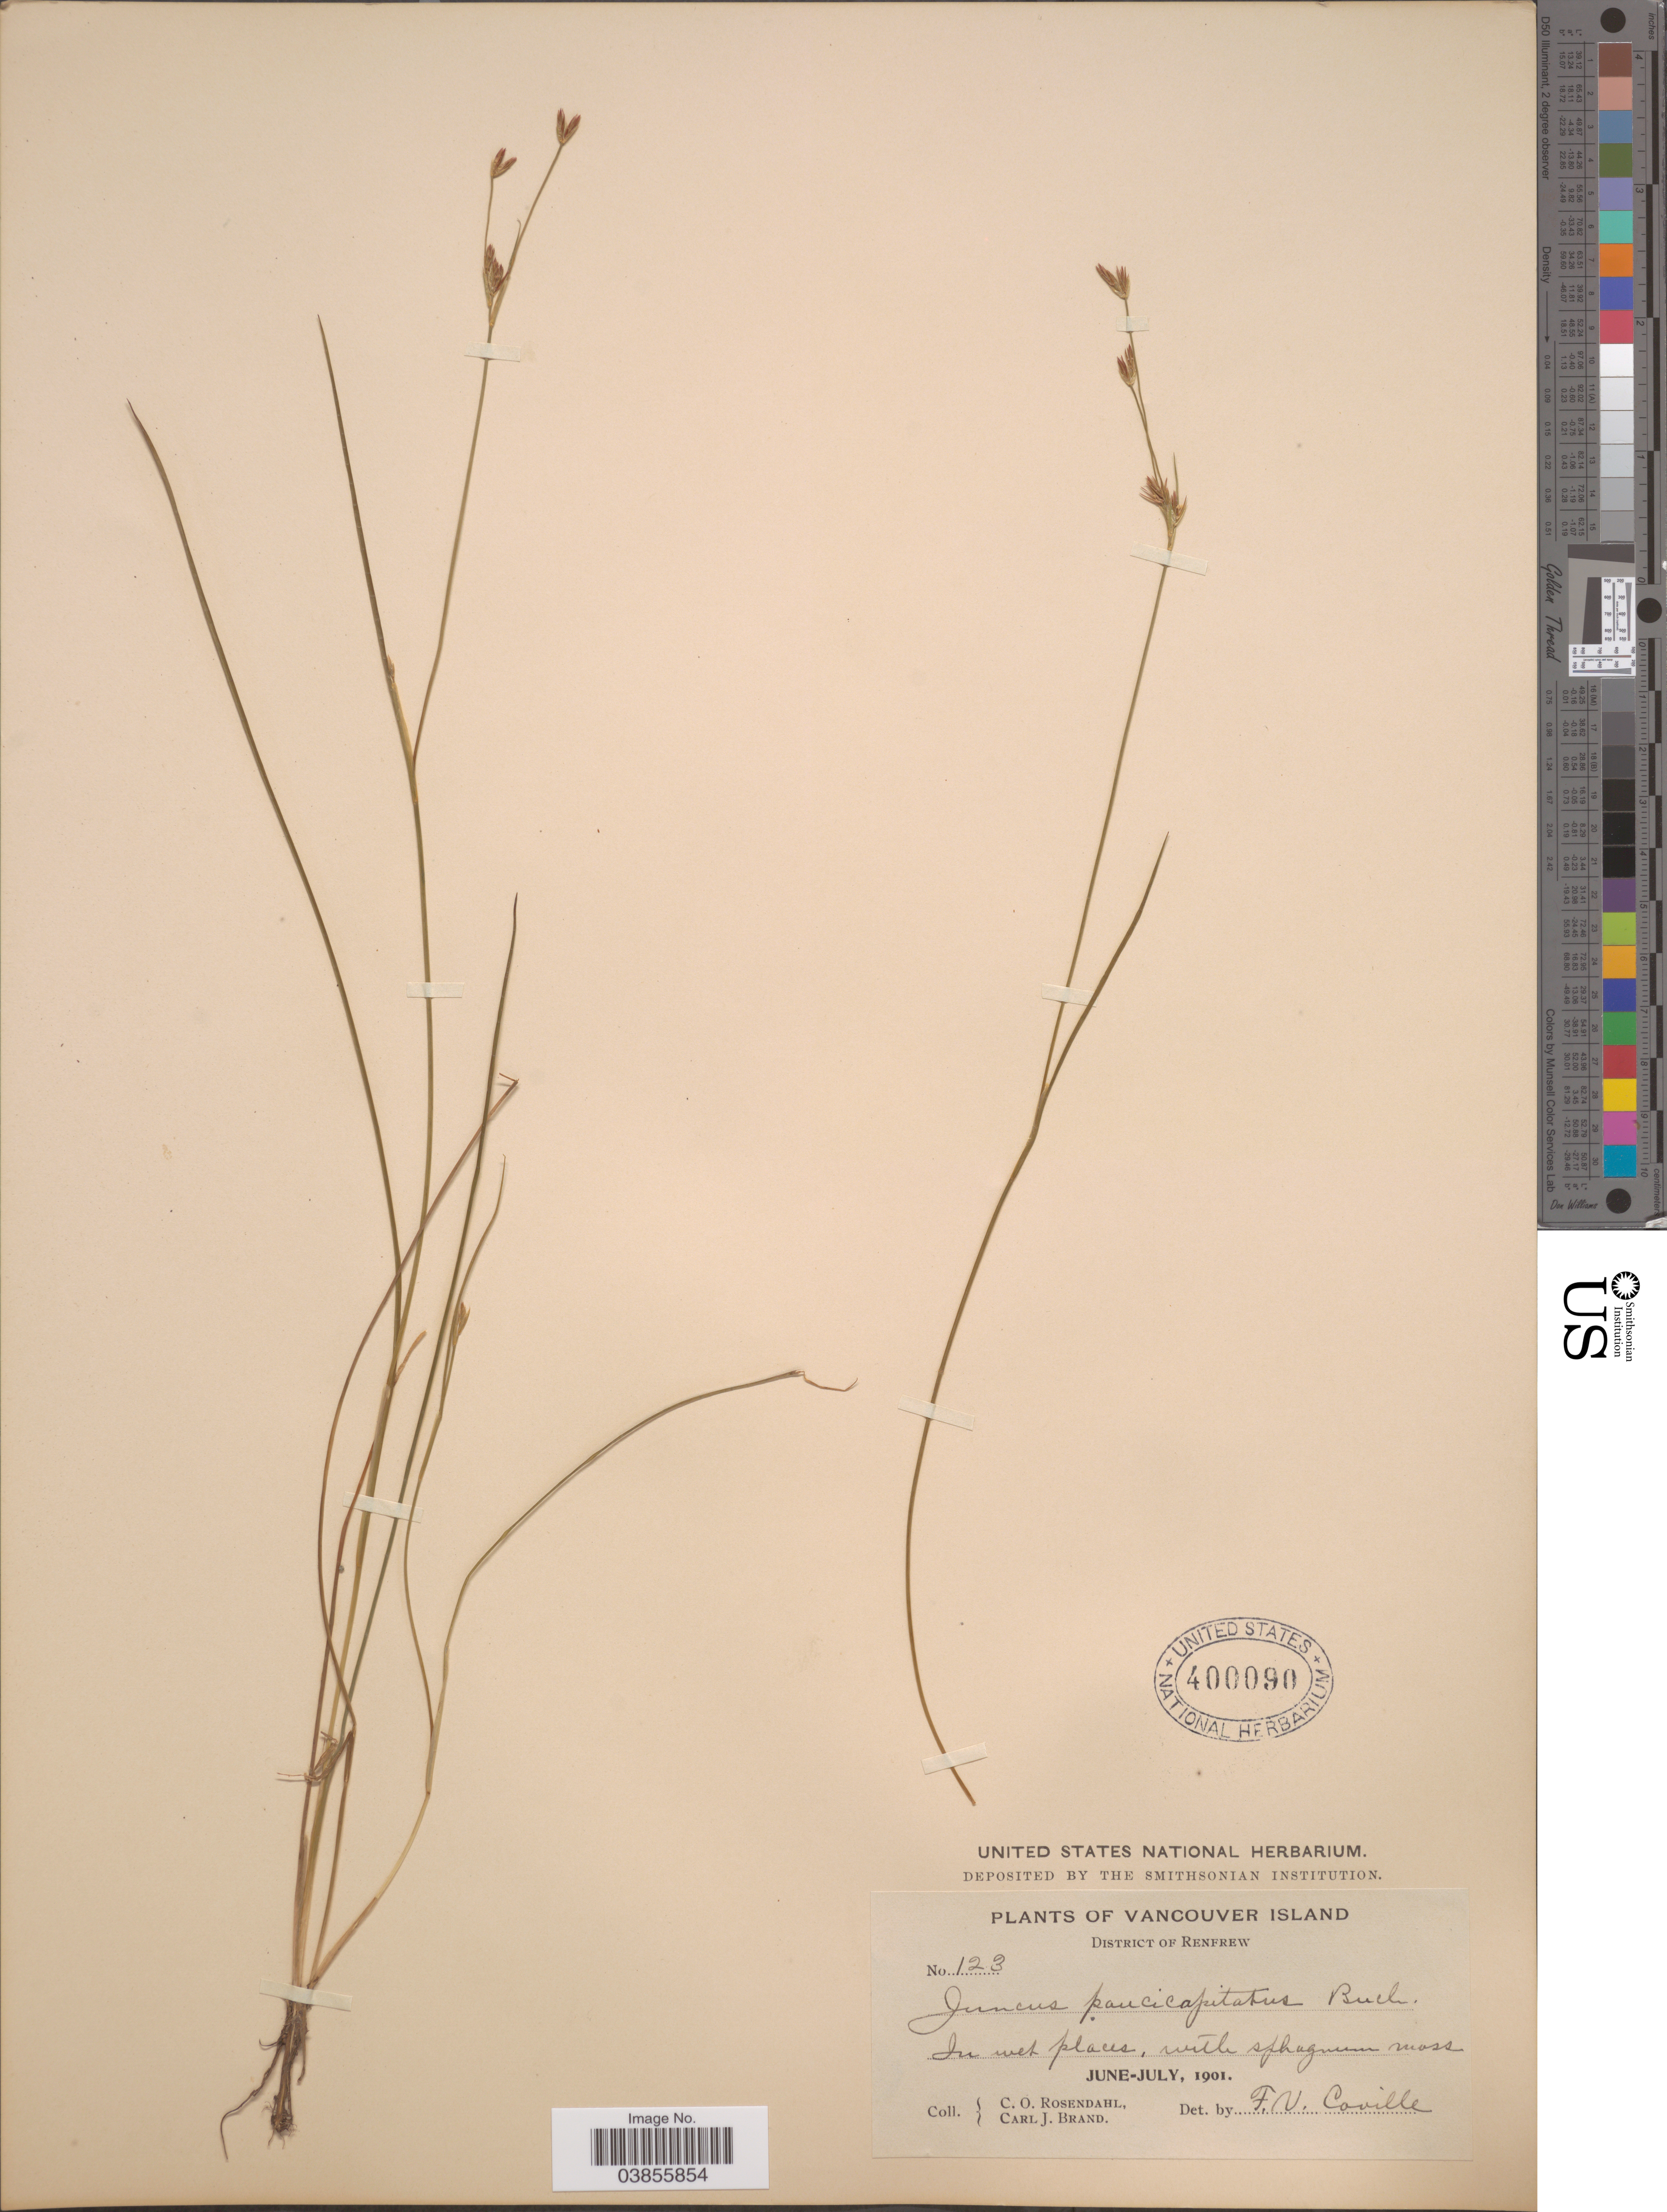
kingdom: Plantae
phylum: Tracheophyta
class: Liliopsida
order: Poales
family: Juncaceae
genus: Juncus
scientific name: Juncus oreganus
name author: S. Watson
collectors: C. O. Rosendahl & C. J. Brand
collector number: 123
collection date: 1901-06/1901-07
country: Canada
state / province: British Columbia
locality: Vancouver Island. District of Renfrew.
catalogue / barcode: US 400090